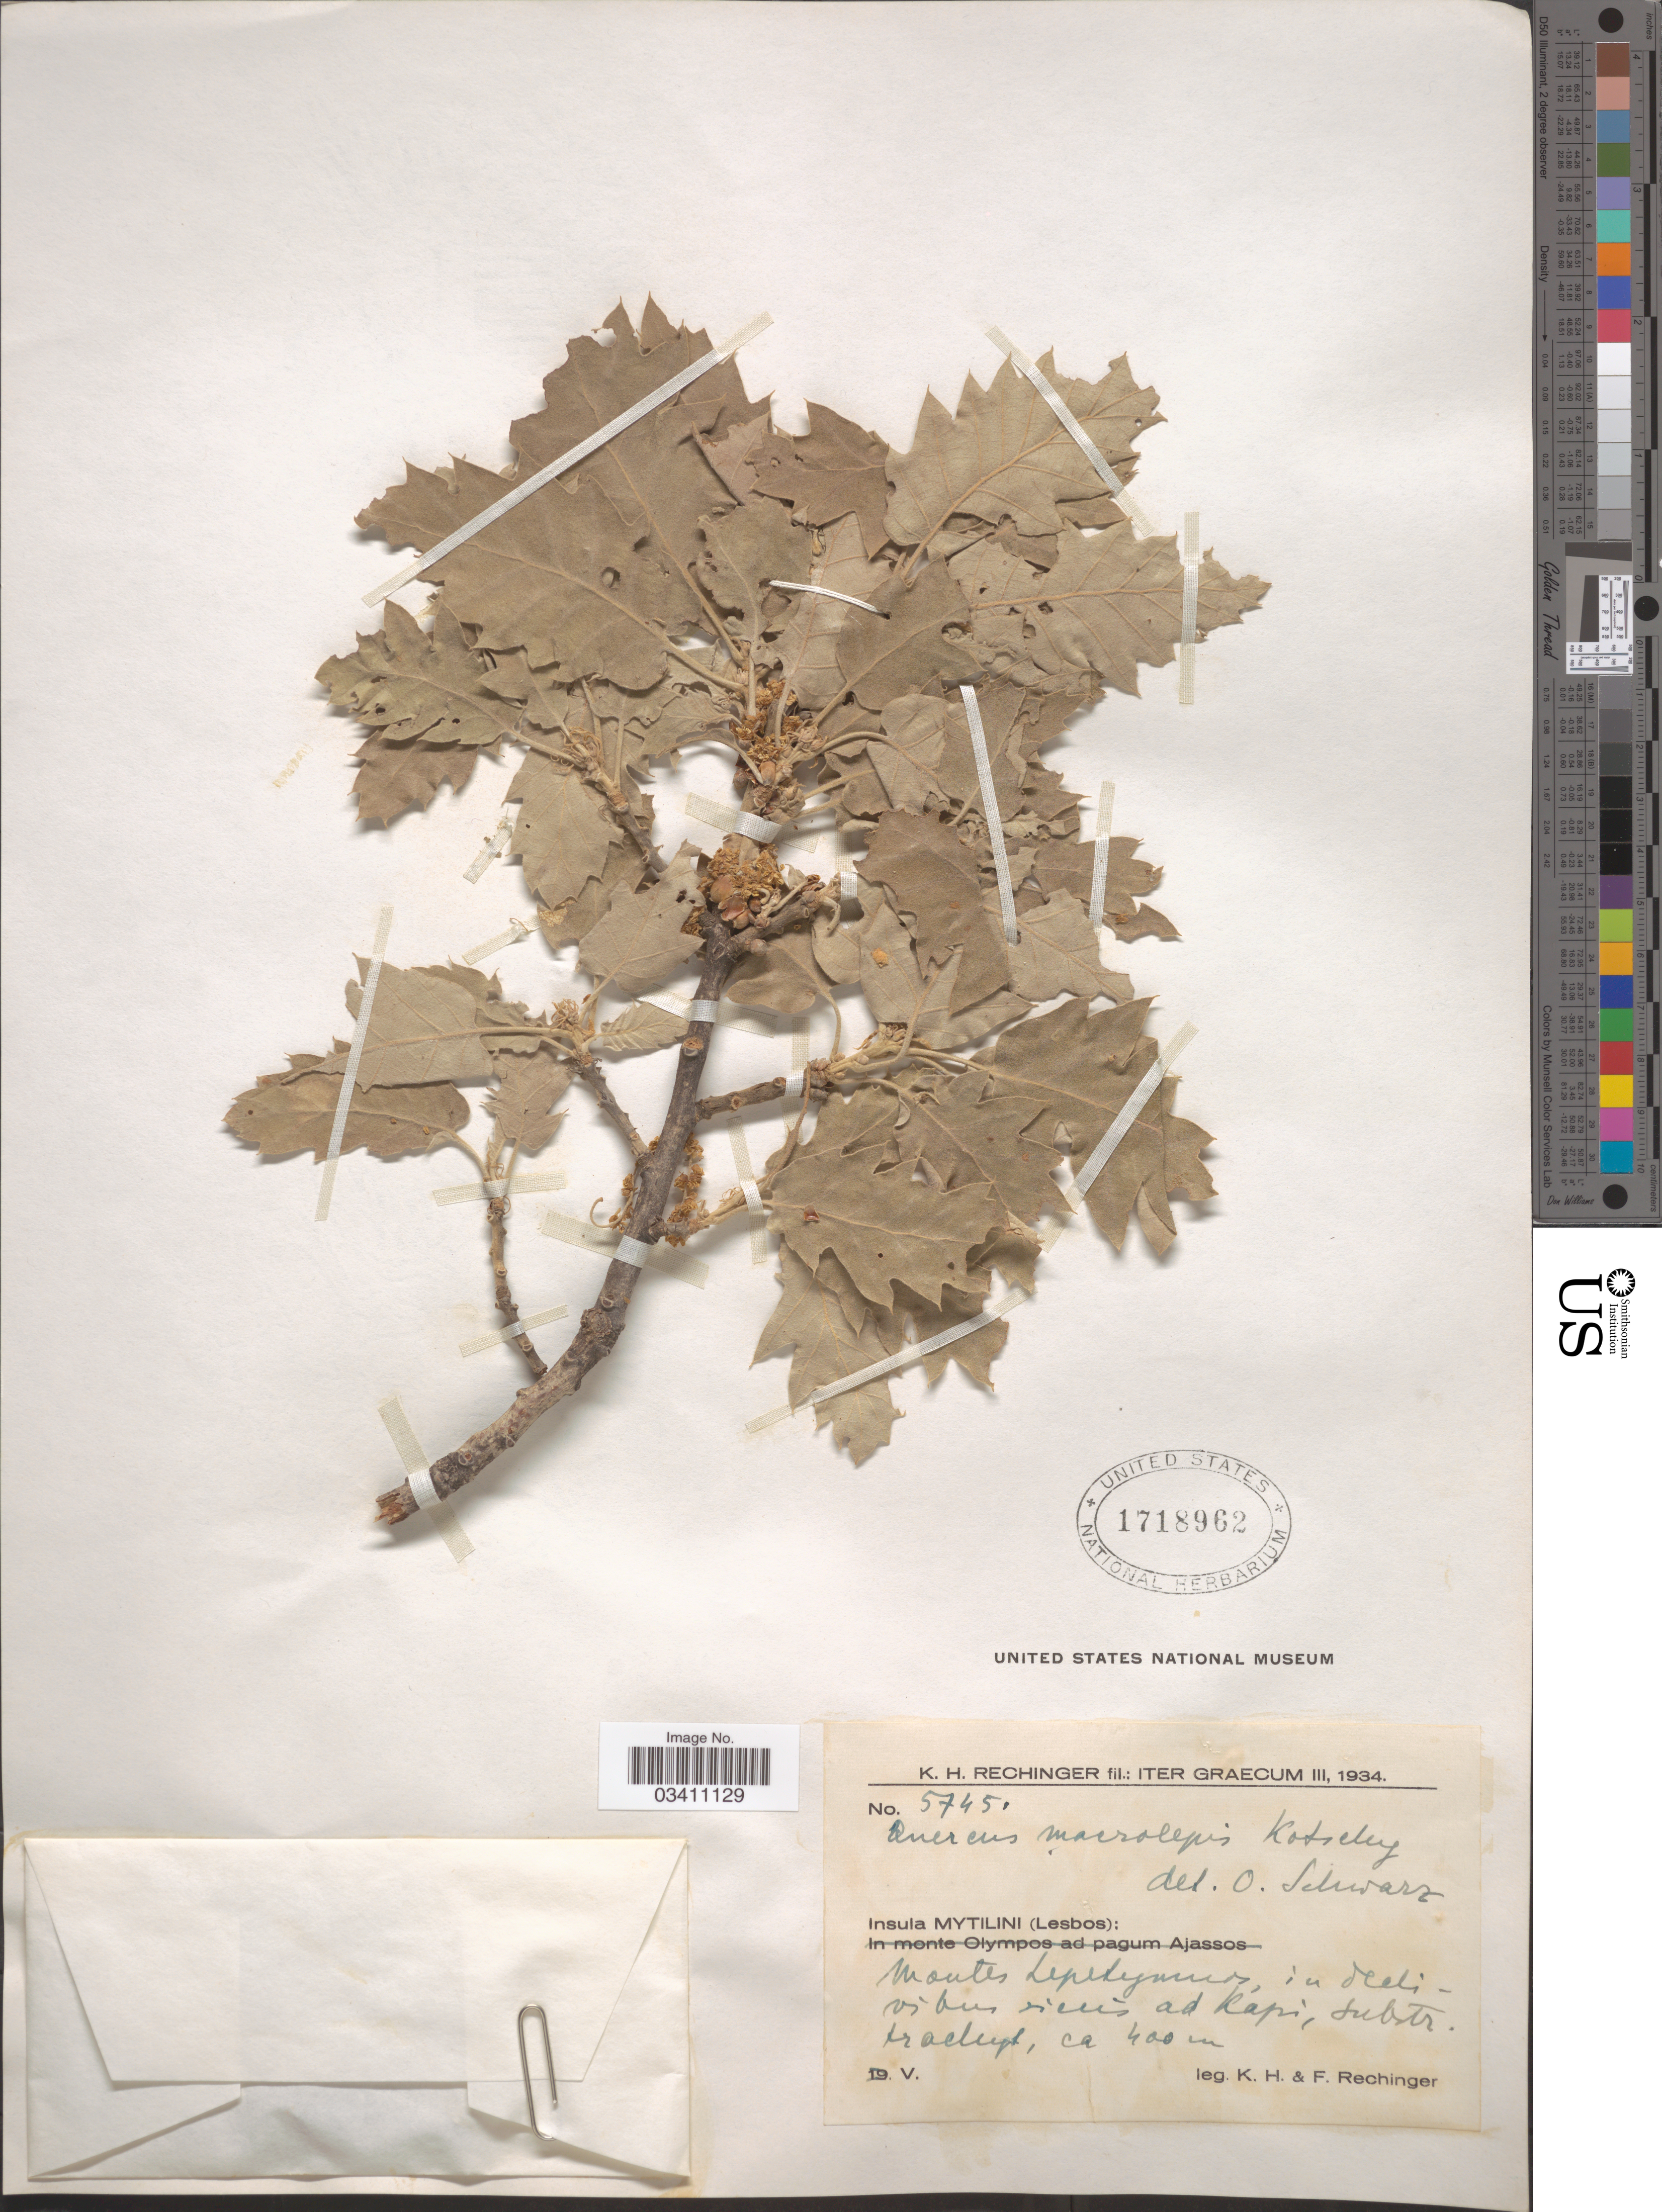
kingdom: Plantae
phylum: Tracheophyta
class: Magnoliopsida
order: Fagales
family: Fagaceae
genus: Quercus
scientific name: Quercus macrolepis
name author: Kotschy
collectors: K. H. Rechinger & F. Rechinger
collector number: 5745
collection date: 1934-05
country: Greece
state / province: North Aegean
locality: Graecum. Insula Mytilini (Lesbos): Montes Lepetymnus, in declivibus siccis ad Kapi.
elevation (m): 400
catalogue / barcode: US 1718962